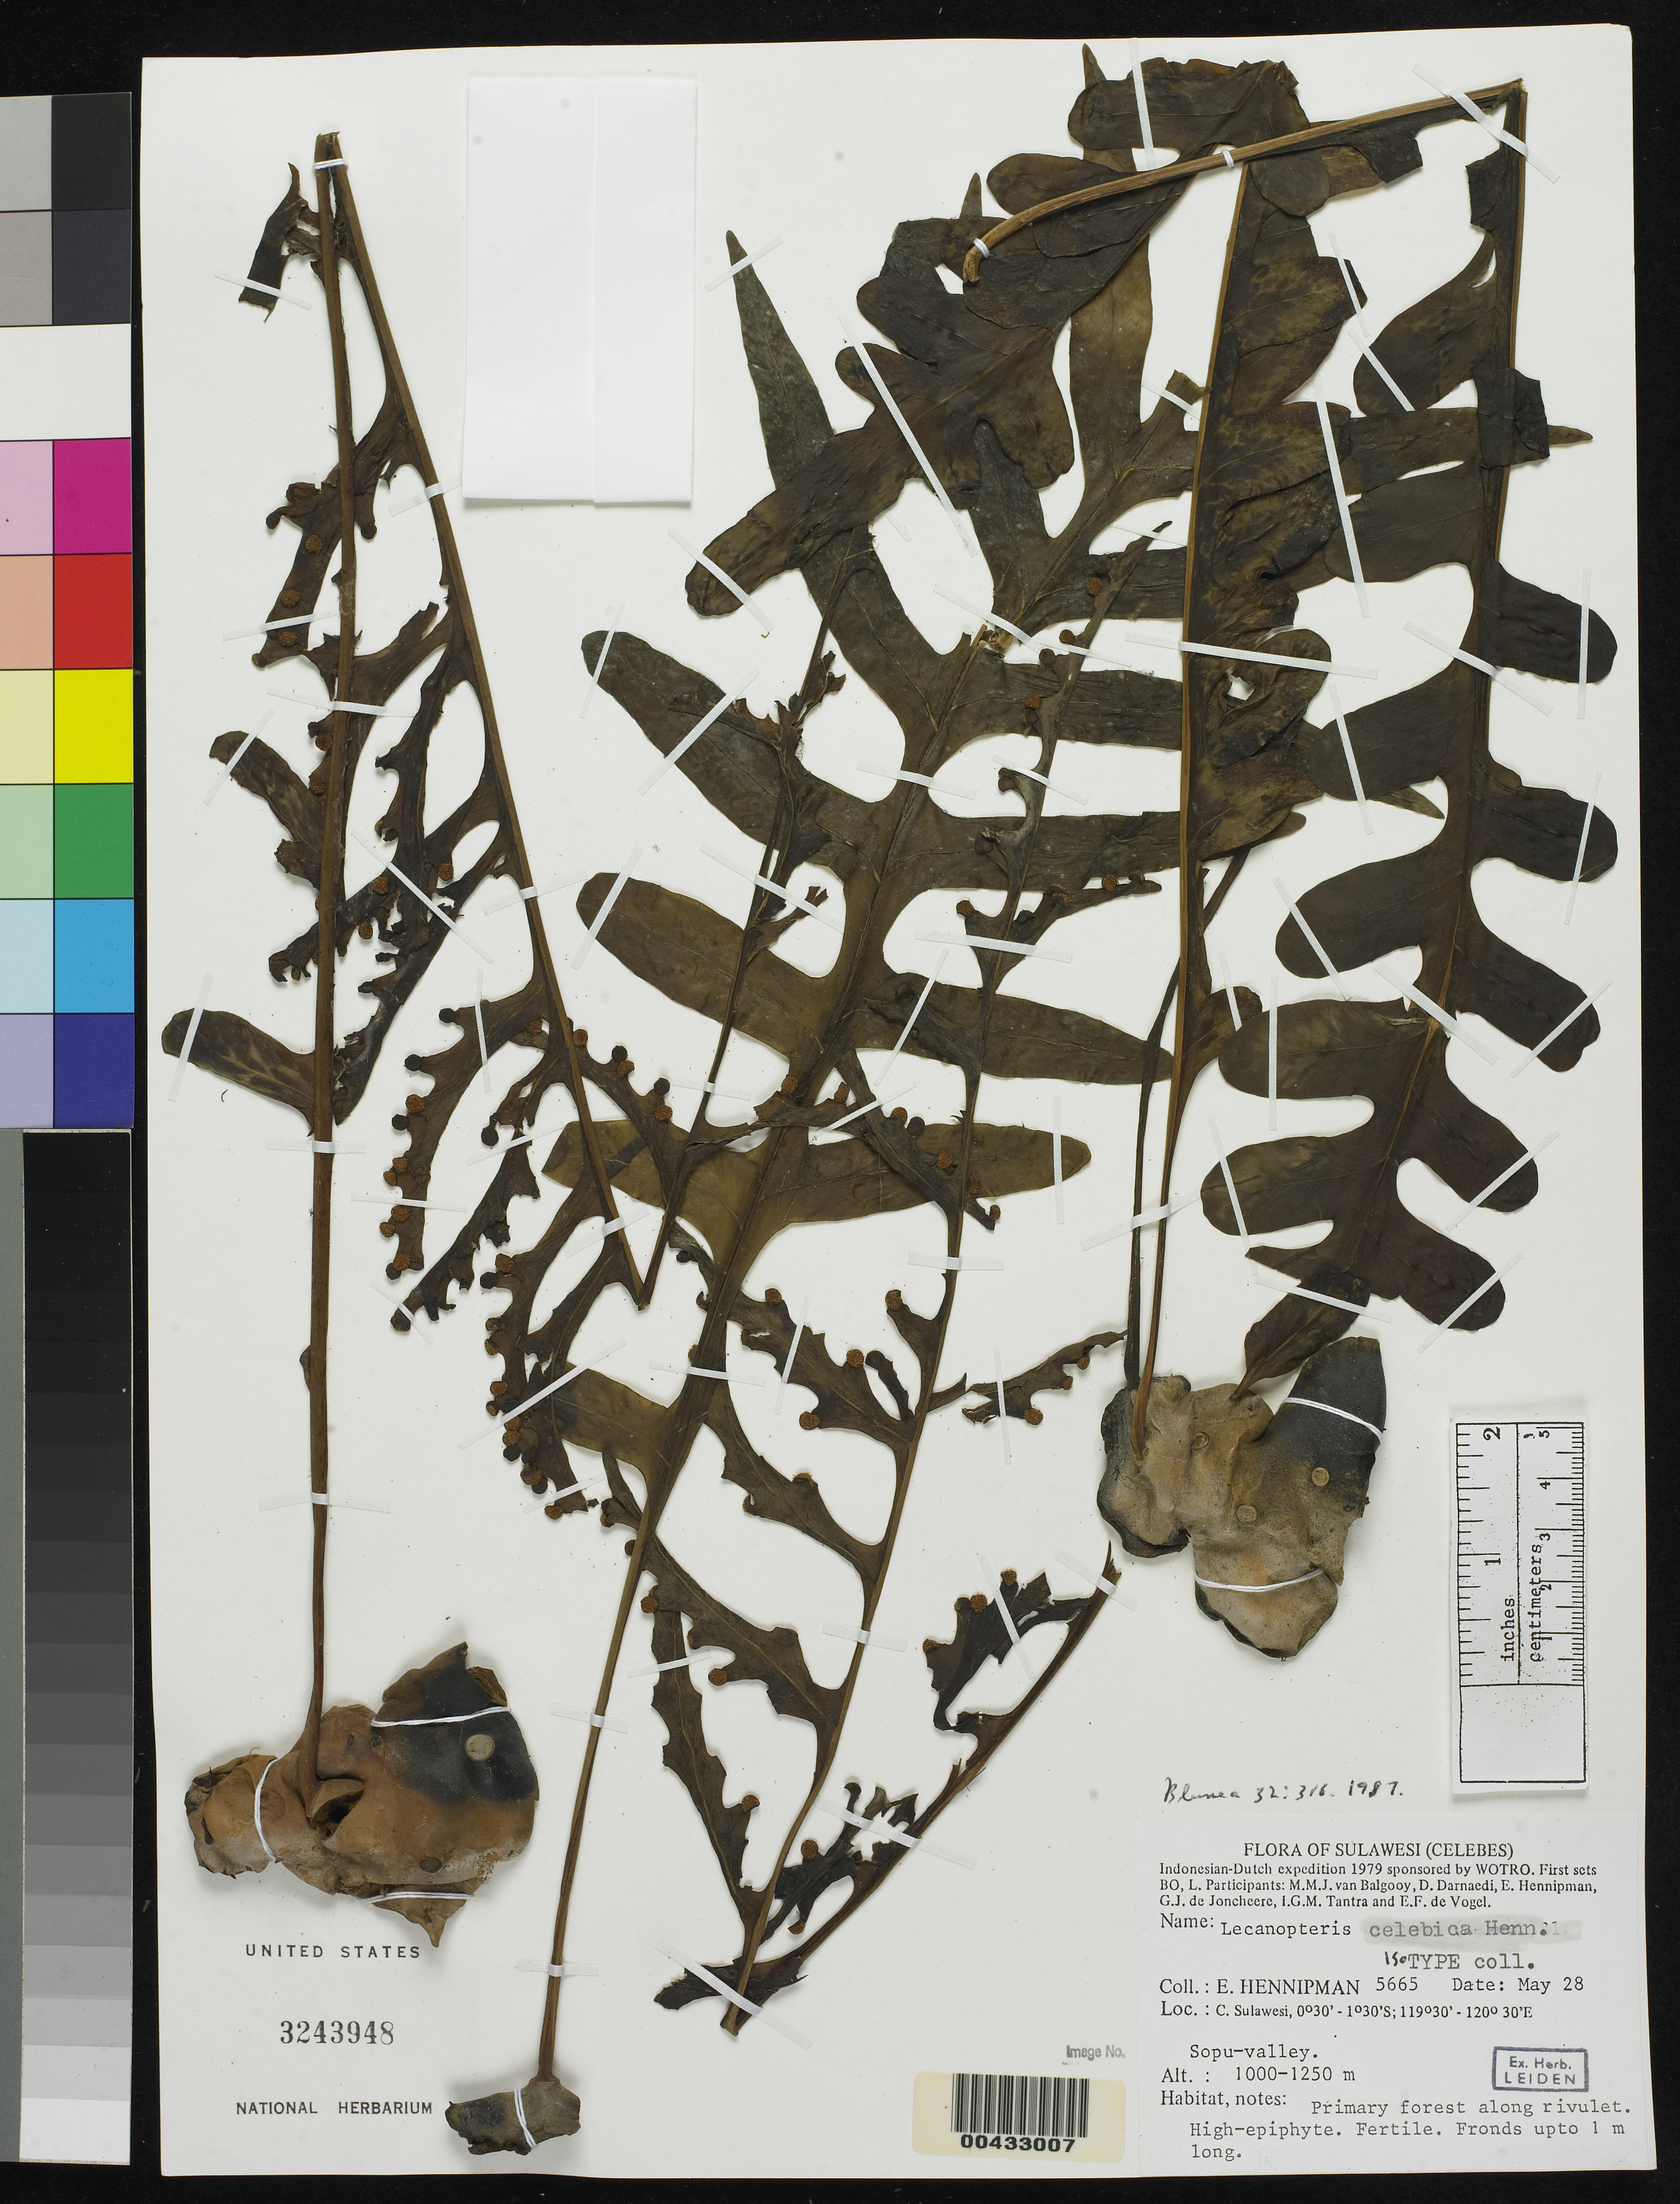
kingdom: Plantae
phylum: Tracheophyta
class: Polypodiopsida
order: Polypodiales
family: Polypodiaceae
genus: Lecanopteris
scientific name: Lecanopteris celebica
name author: Hennipman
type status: Isotype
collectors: E. Hennipman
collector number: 5665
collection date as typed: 28 May 1979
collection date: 1979-05-28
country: Indonesia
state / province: Sulawesi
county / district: Sulawesi Tengah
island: Sulawesi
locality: Sopu-Valley.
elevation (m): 1000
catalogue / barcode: US 3243948